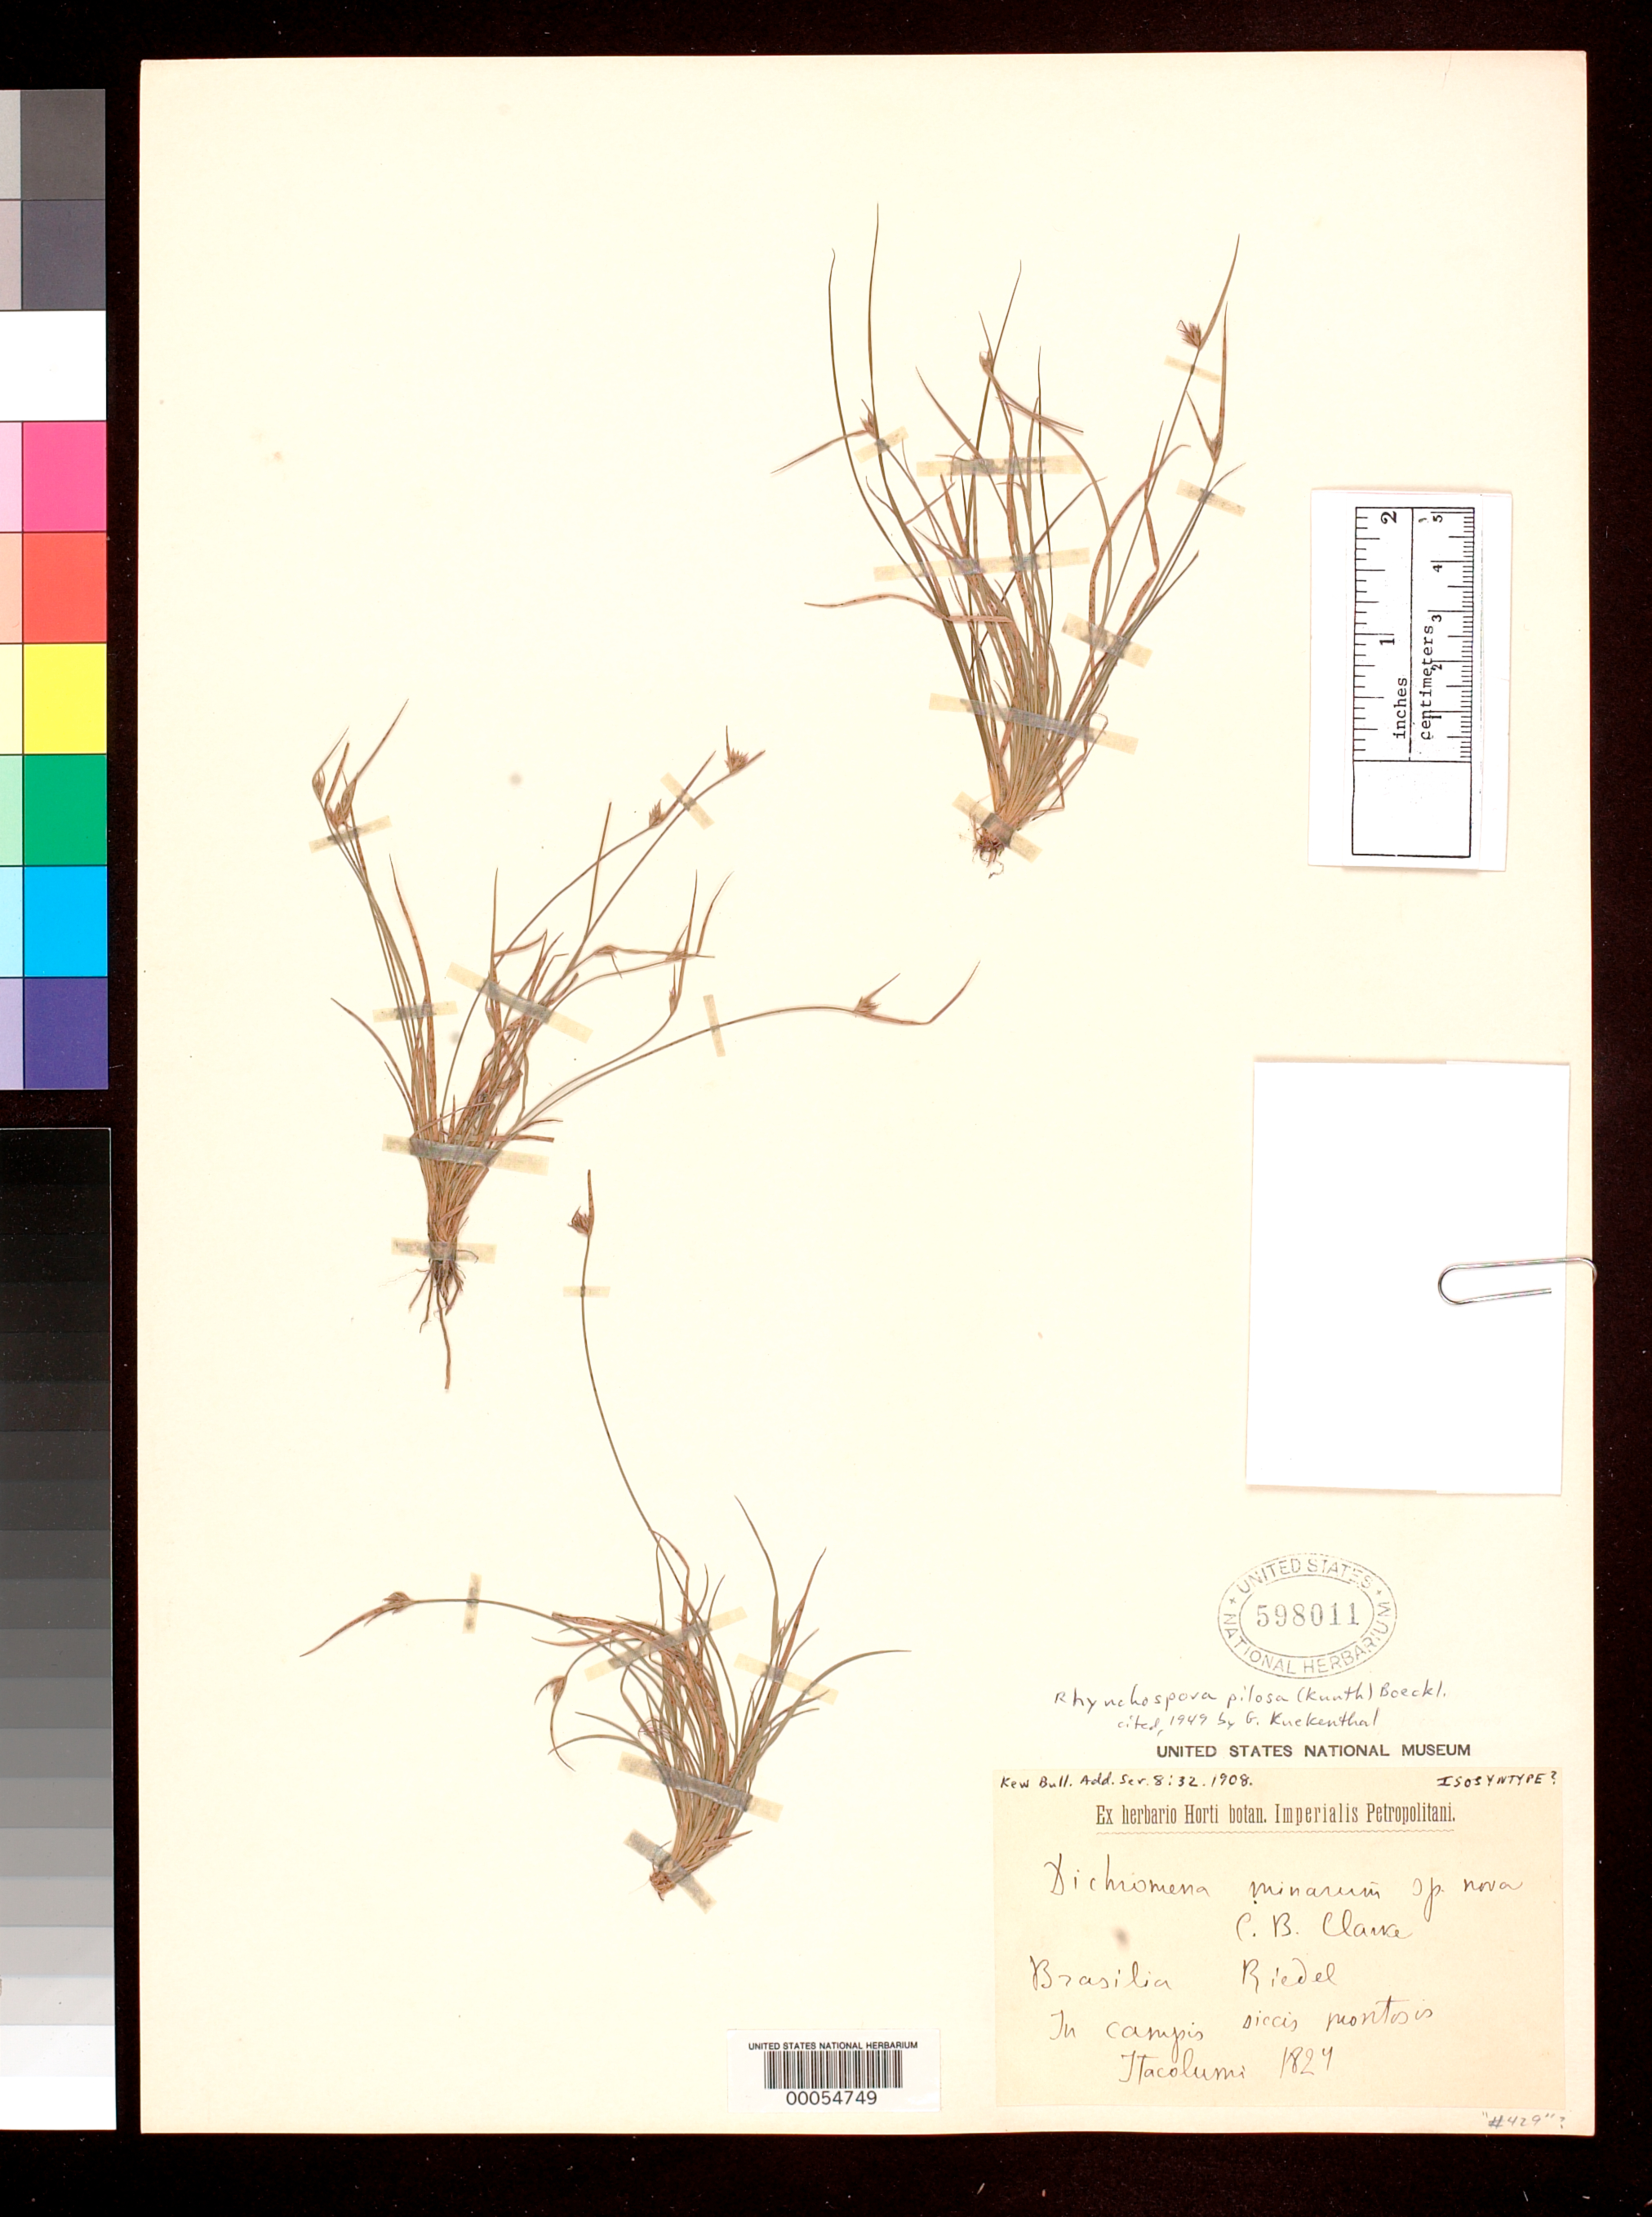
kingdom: Plantae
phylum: Tracheophyta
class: Liliopsida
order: Poales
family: Cyperaceae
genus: Dichromena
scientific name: Dichromena minarium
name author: C.B. Clarke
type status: Isosyntype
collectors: L. Riedel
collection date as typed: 1827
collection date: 1827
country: Brazil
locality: Jtacolumi.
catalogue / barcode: US 598011